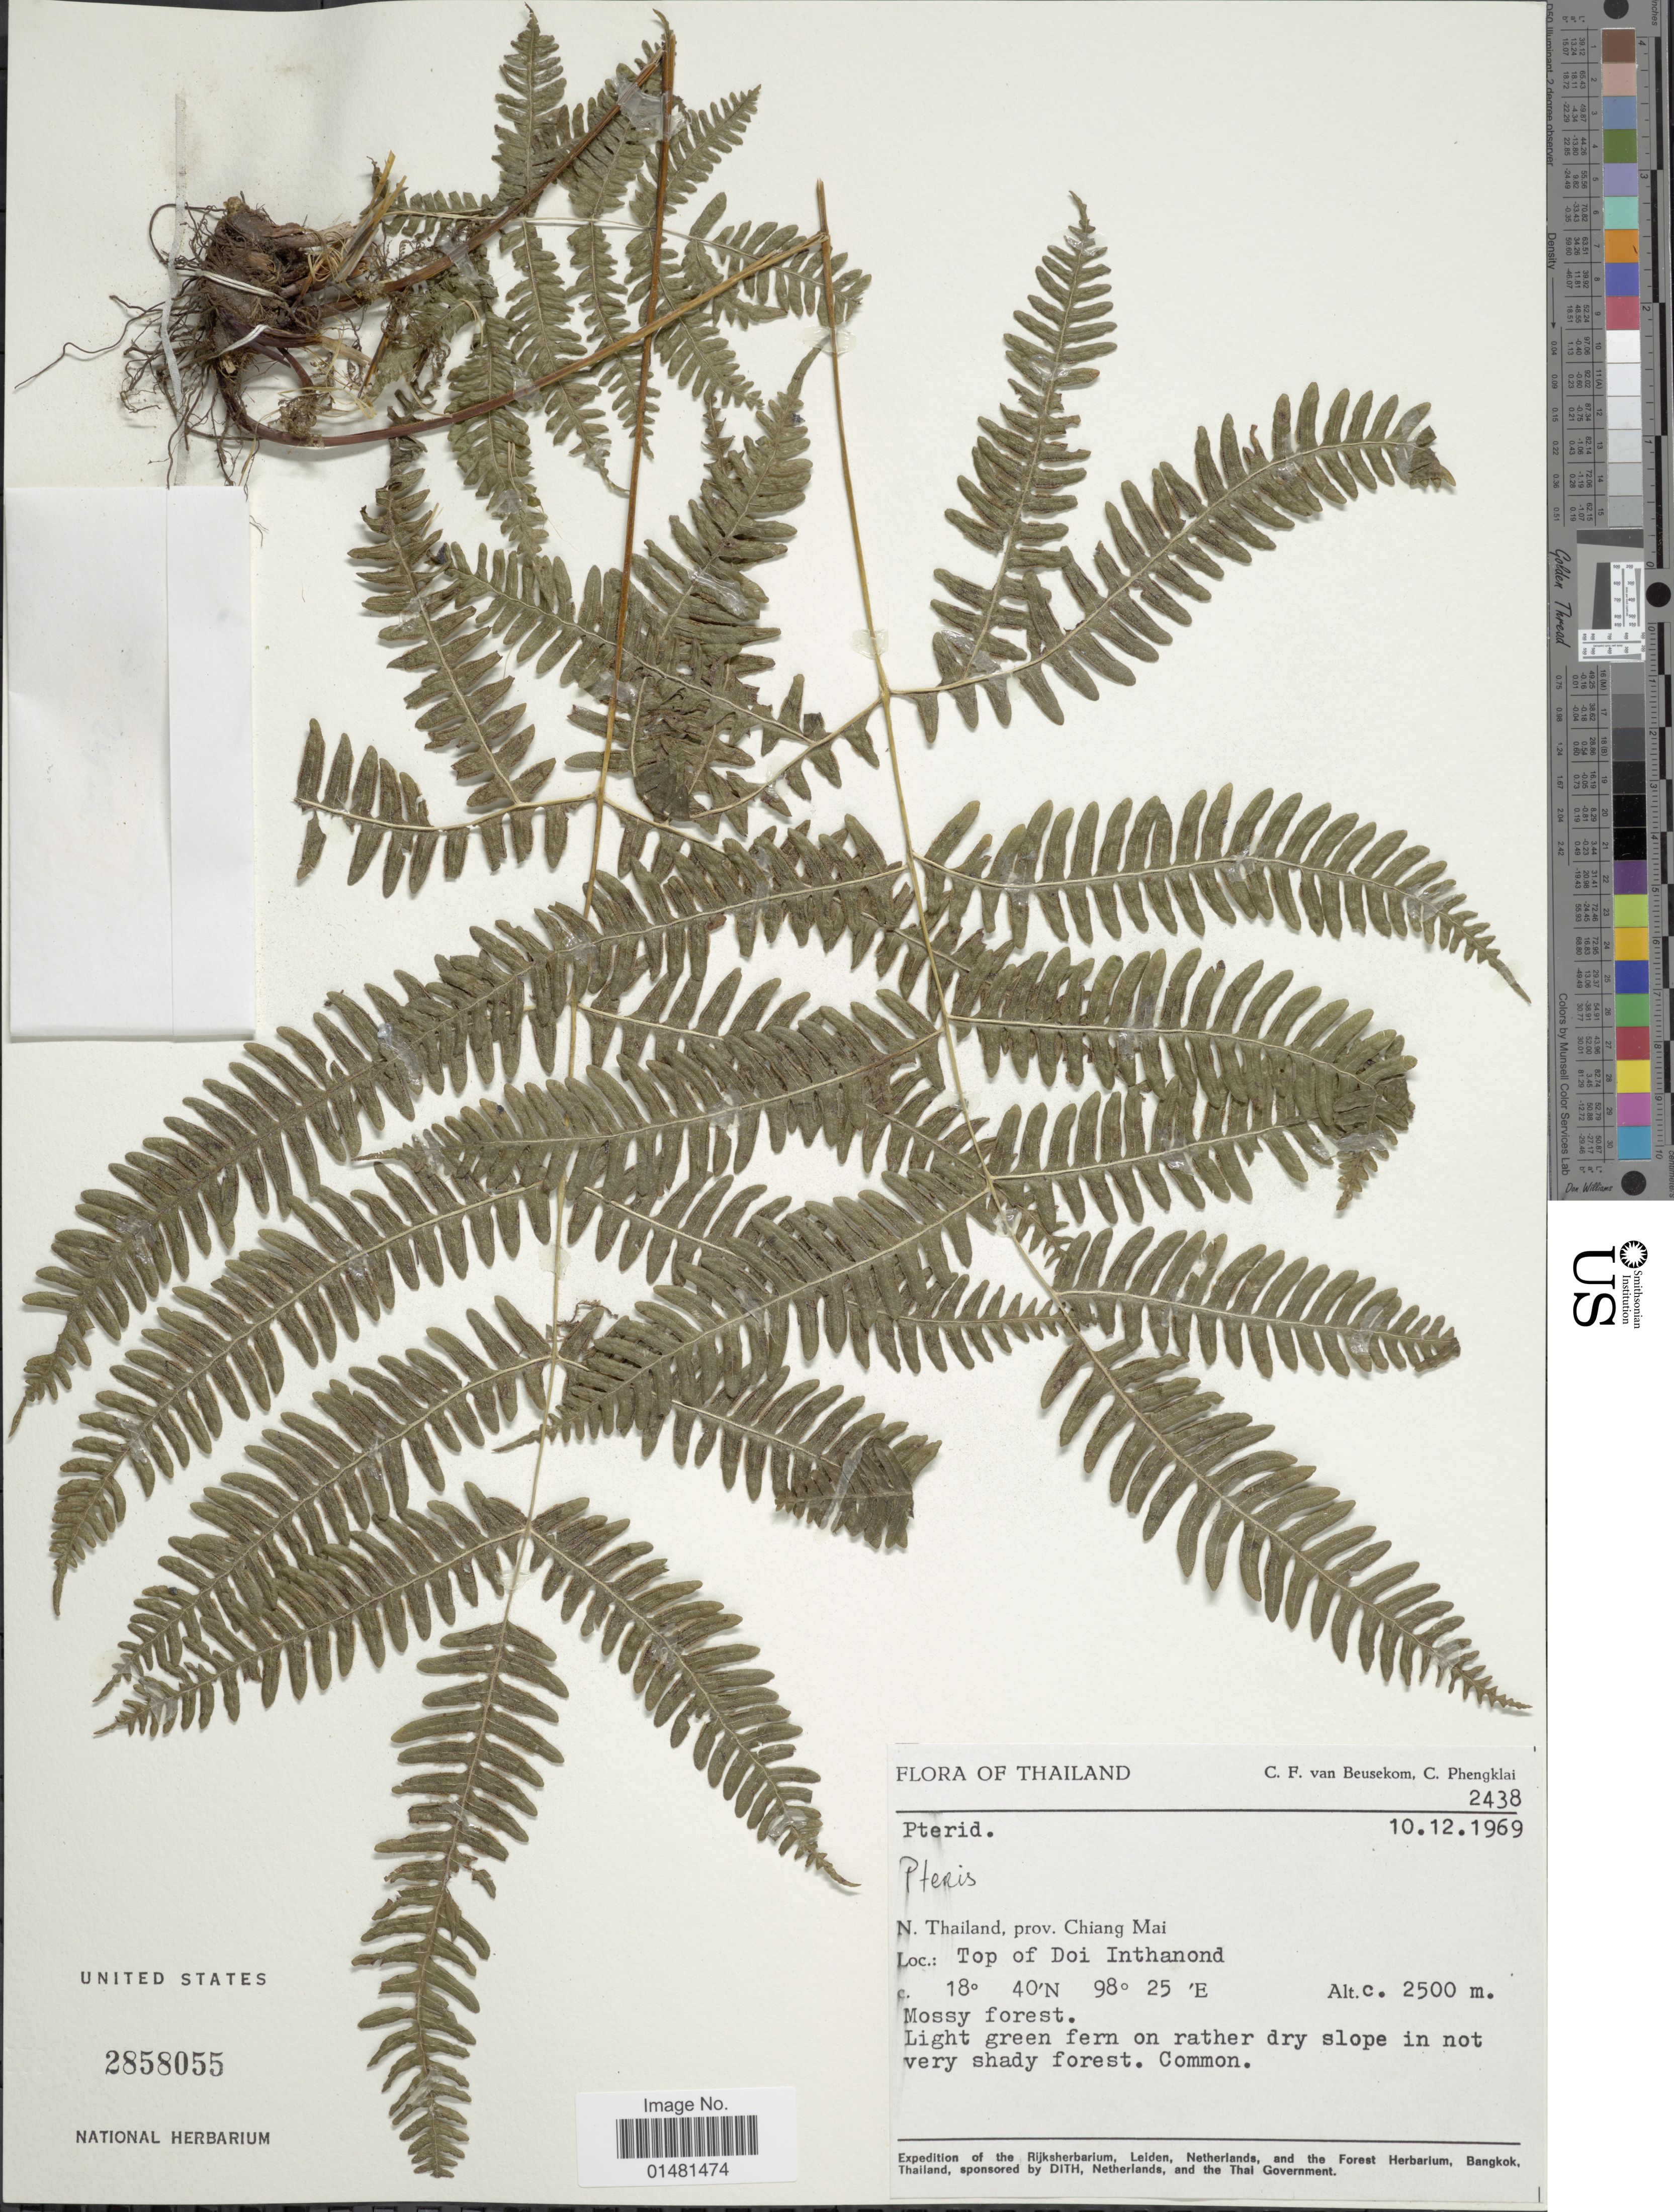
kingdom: Plantae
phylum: Tracheophyta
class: Polypodiopsida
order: Polypodiales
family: Pteridaceae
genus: Pteris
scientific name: Pteris sp.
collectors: C. F. Beusekom & C. Phengklai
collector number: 2438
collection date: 1969-12-10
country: Thailand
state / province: Chiang Mai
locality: N. Thailand, Top of Doi Inthanond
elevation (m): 2500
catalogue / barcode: US 2858055